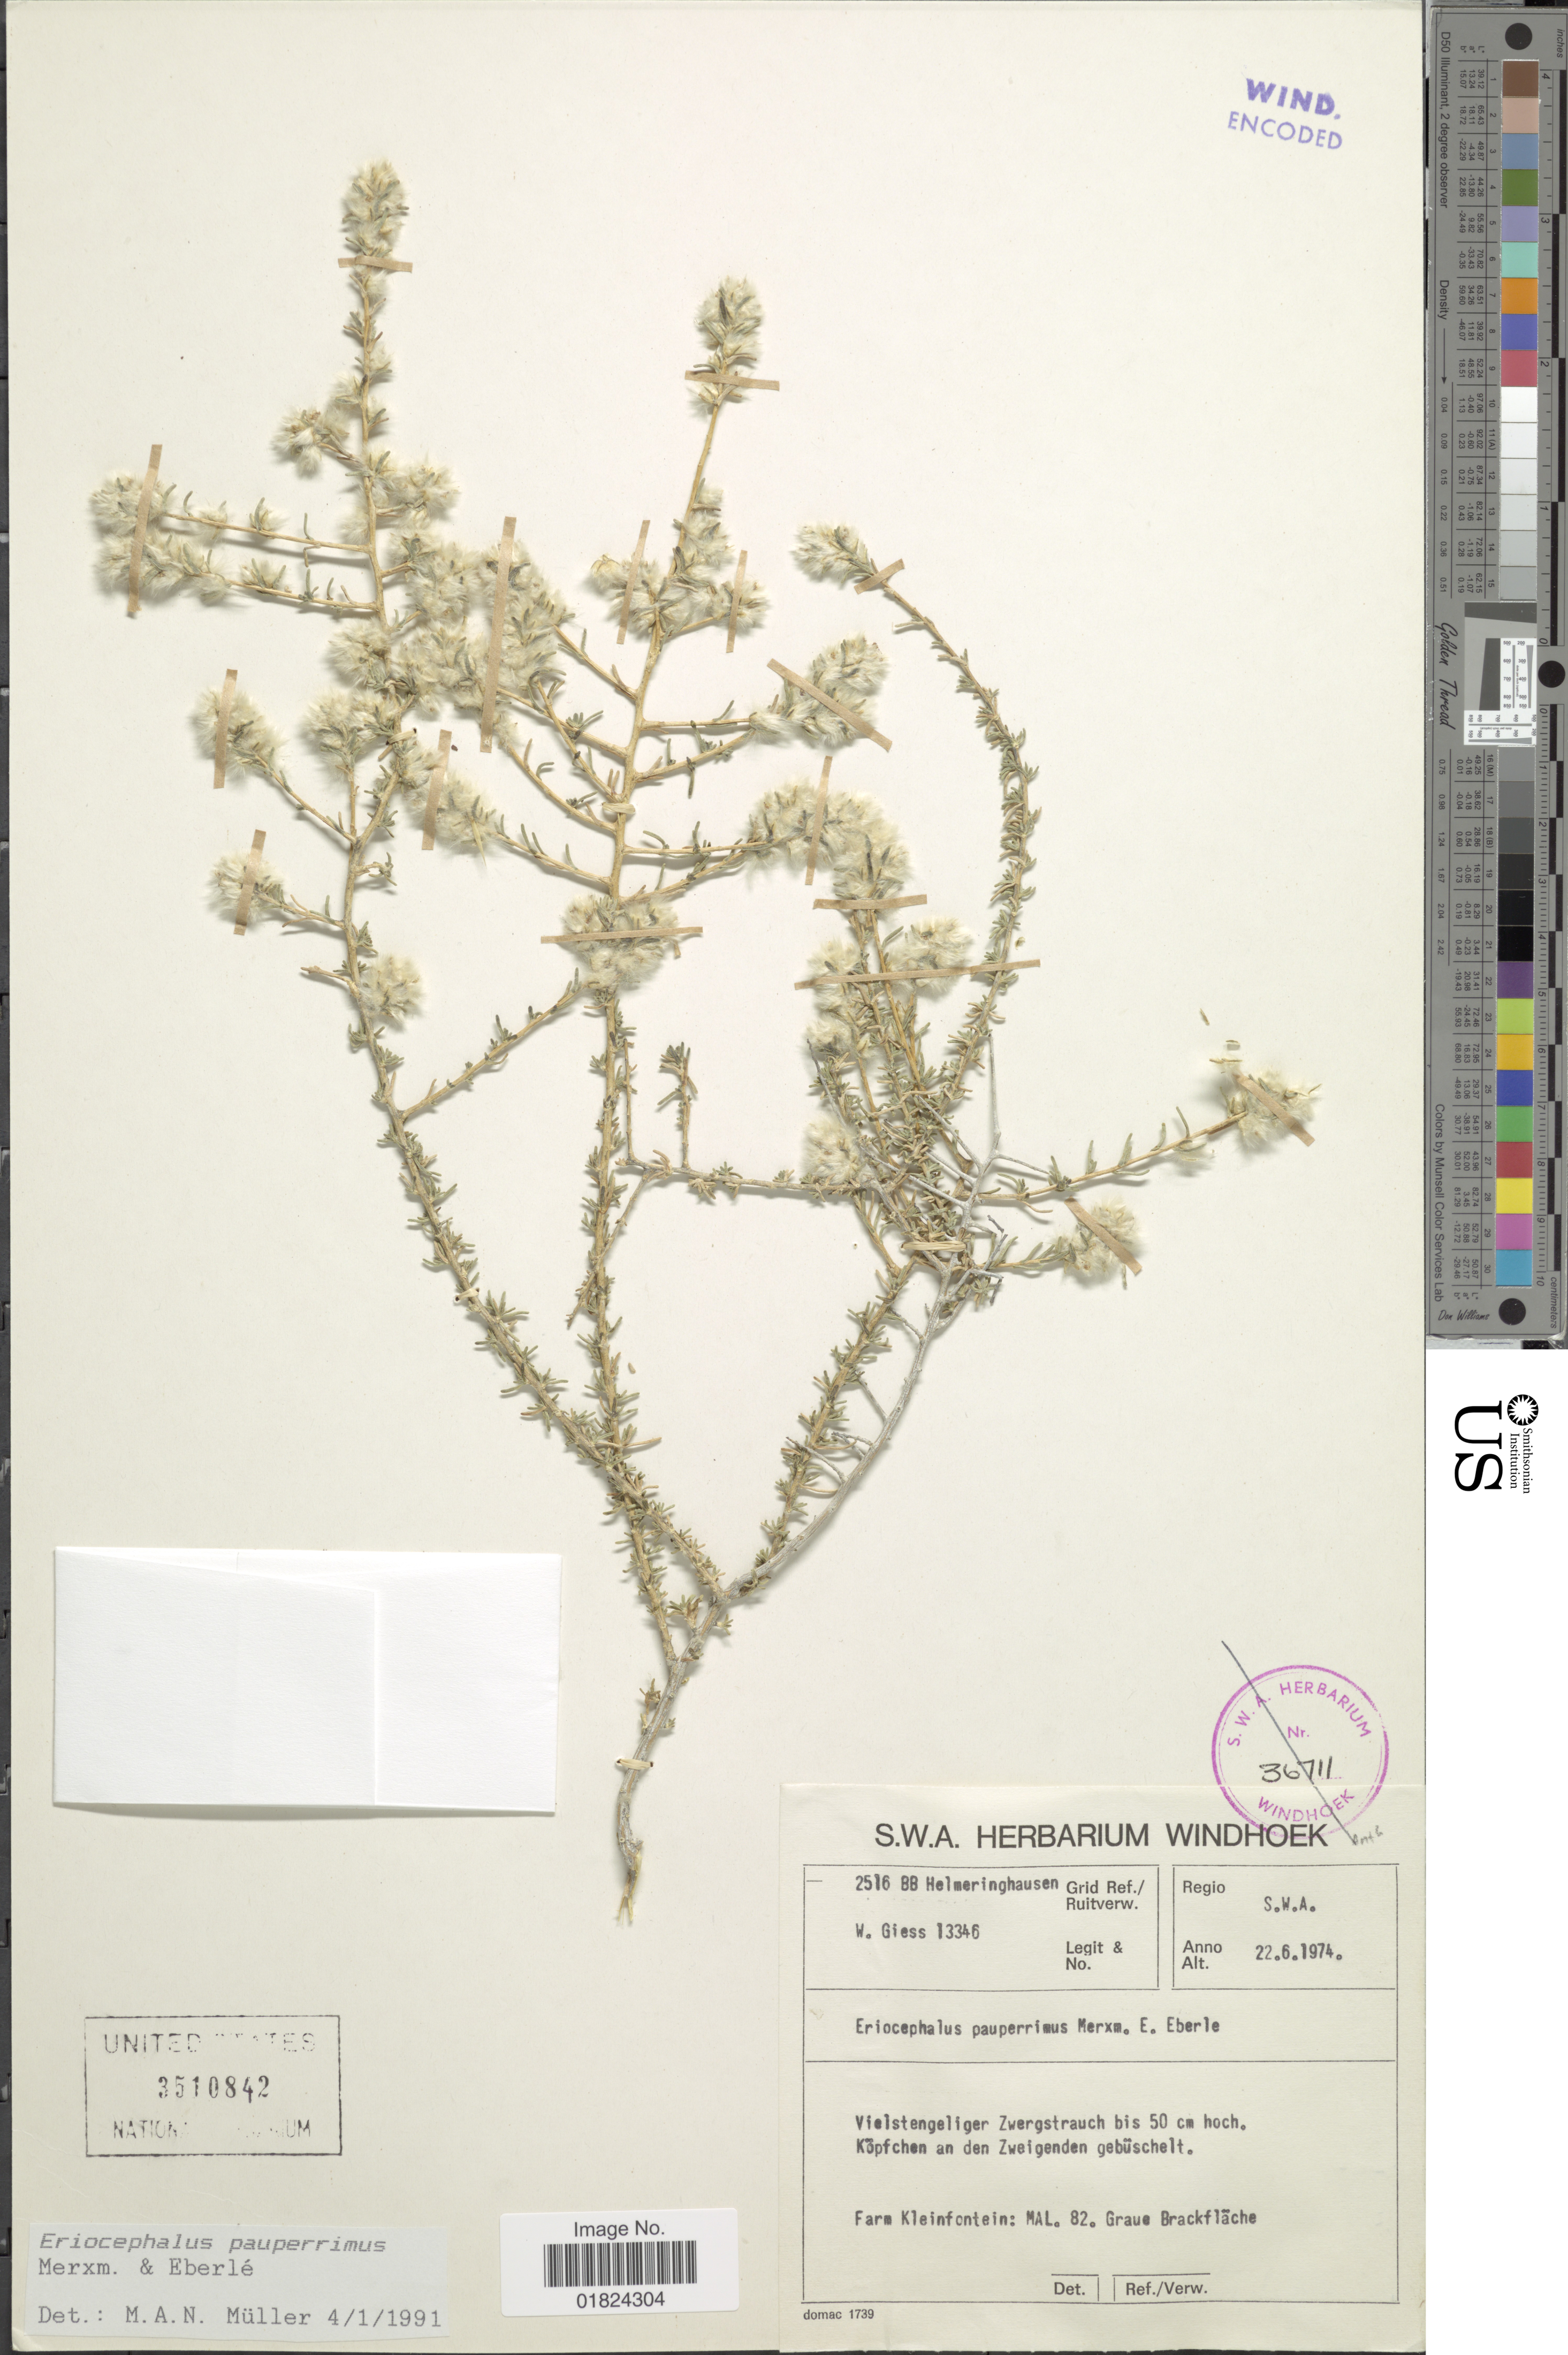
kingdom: Plantae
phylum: Tracheophyta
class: Magnoliopsida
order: Asterales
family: Asteraceae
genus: Eriocephalus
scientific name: Eriocephalus pauperrimus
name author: Merxm. & Eberle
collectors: W. Giess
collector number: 13346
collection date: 1974-06-22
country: Namibia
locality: S.W.A., Vielstengeliger Zwergstrauch, Farm Kleinfontein: MAL.82, Grawe Brackflache.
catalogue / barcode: US 3510842